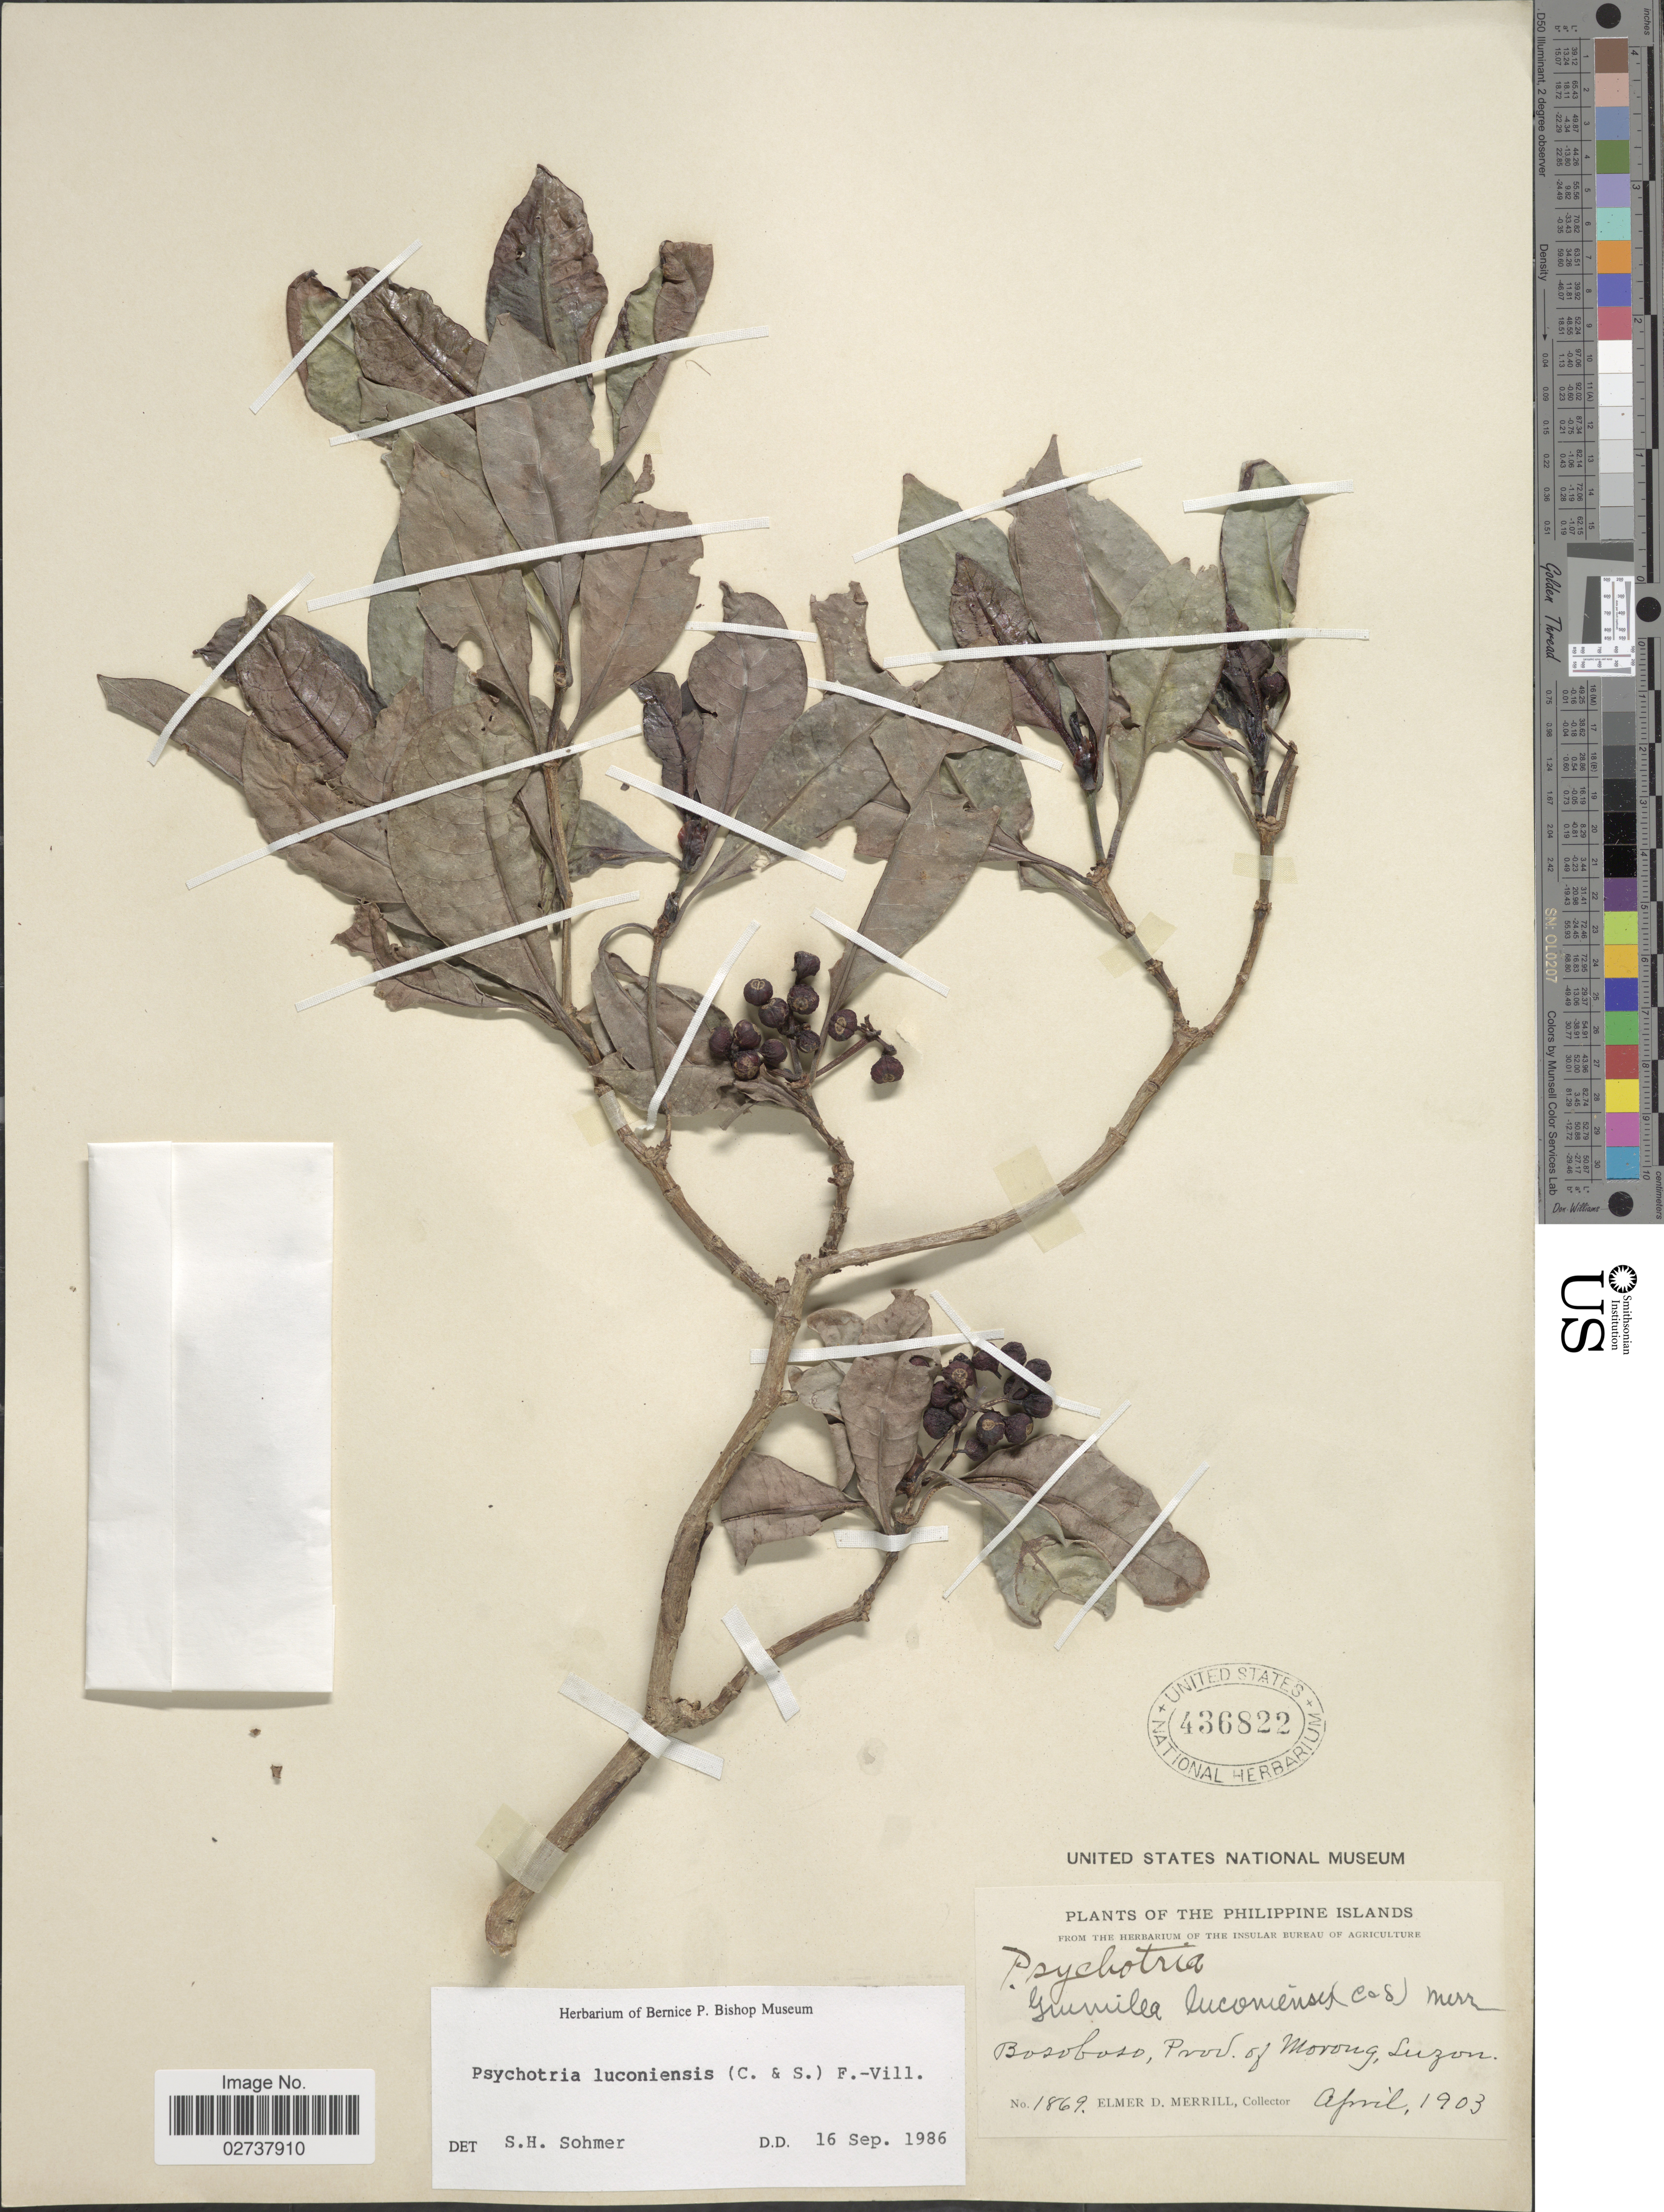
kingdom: Plantae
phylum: Tracheophyta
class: Magnoliopsida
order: Gentianales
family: Rubiaceae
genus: Psychotria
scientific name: Psychotria luzoniensis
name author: (Cham. & Schltdl.) Fern.-Vill.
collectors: E. D. Merrill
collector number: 1869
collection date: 1903-04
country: Philippines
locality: Bosoboso, Prov. of Morong, Luzon.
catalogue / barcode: US 436822